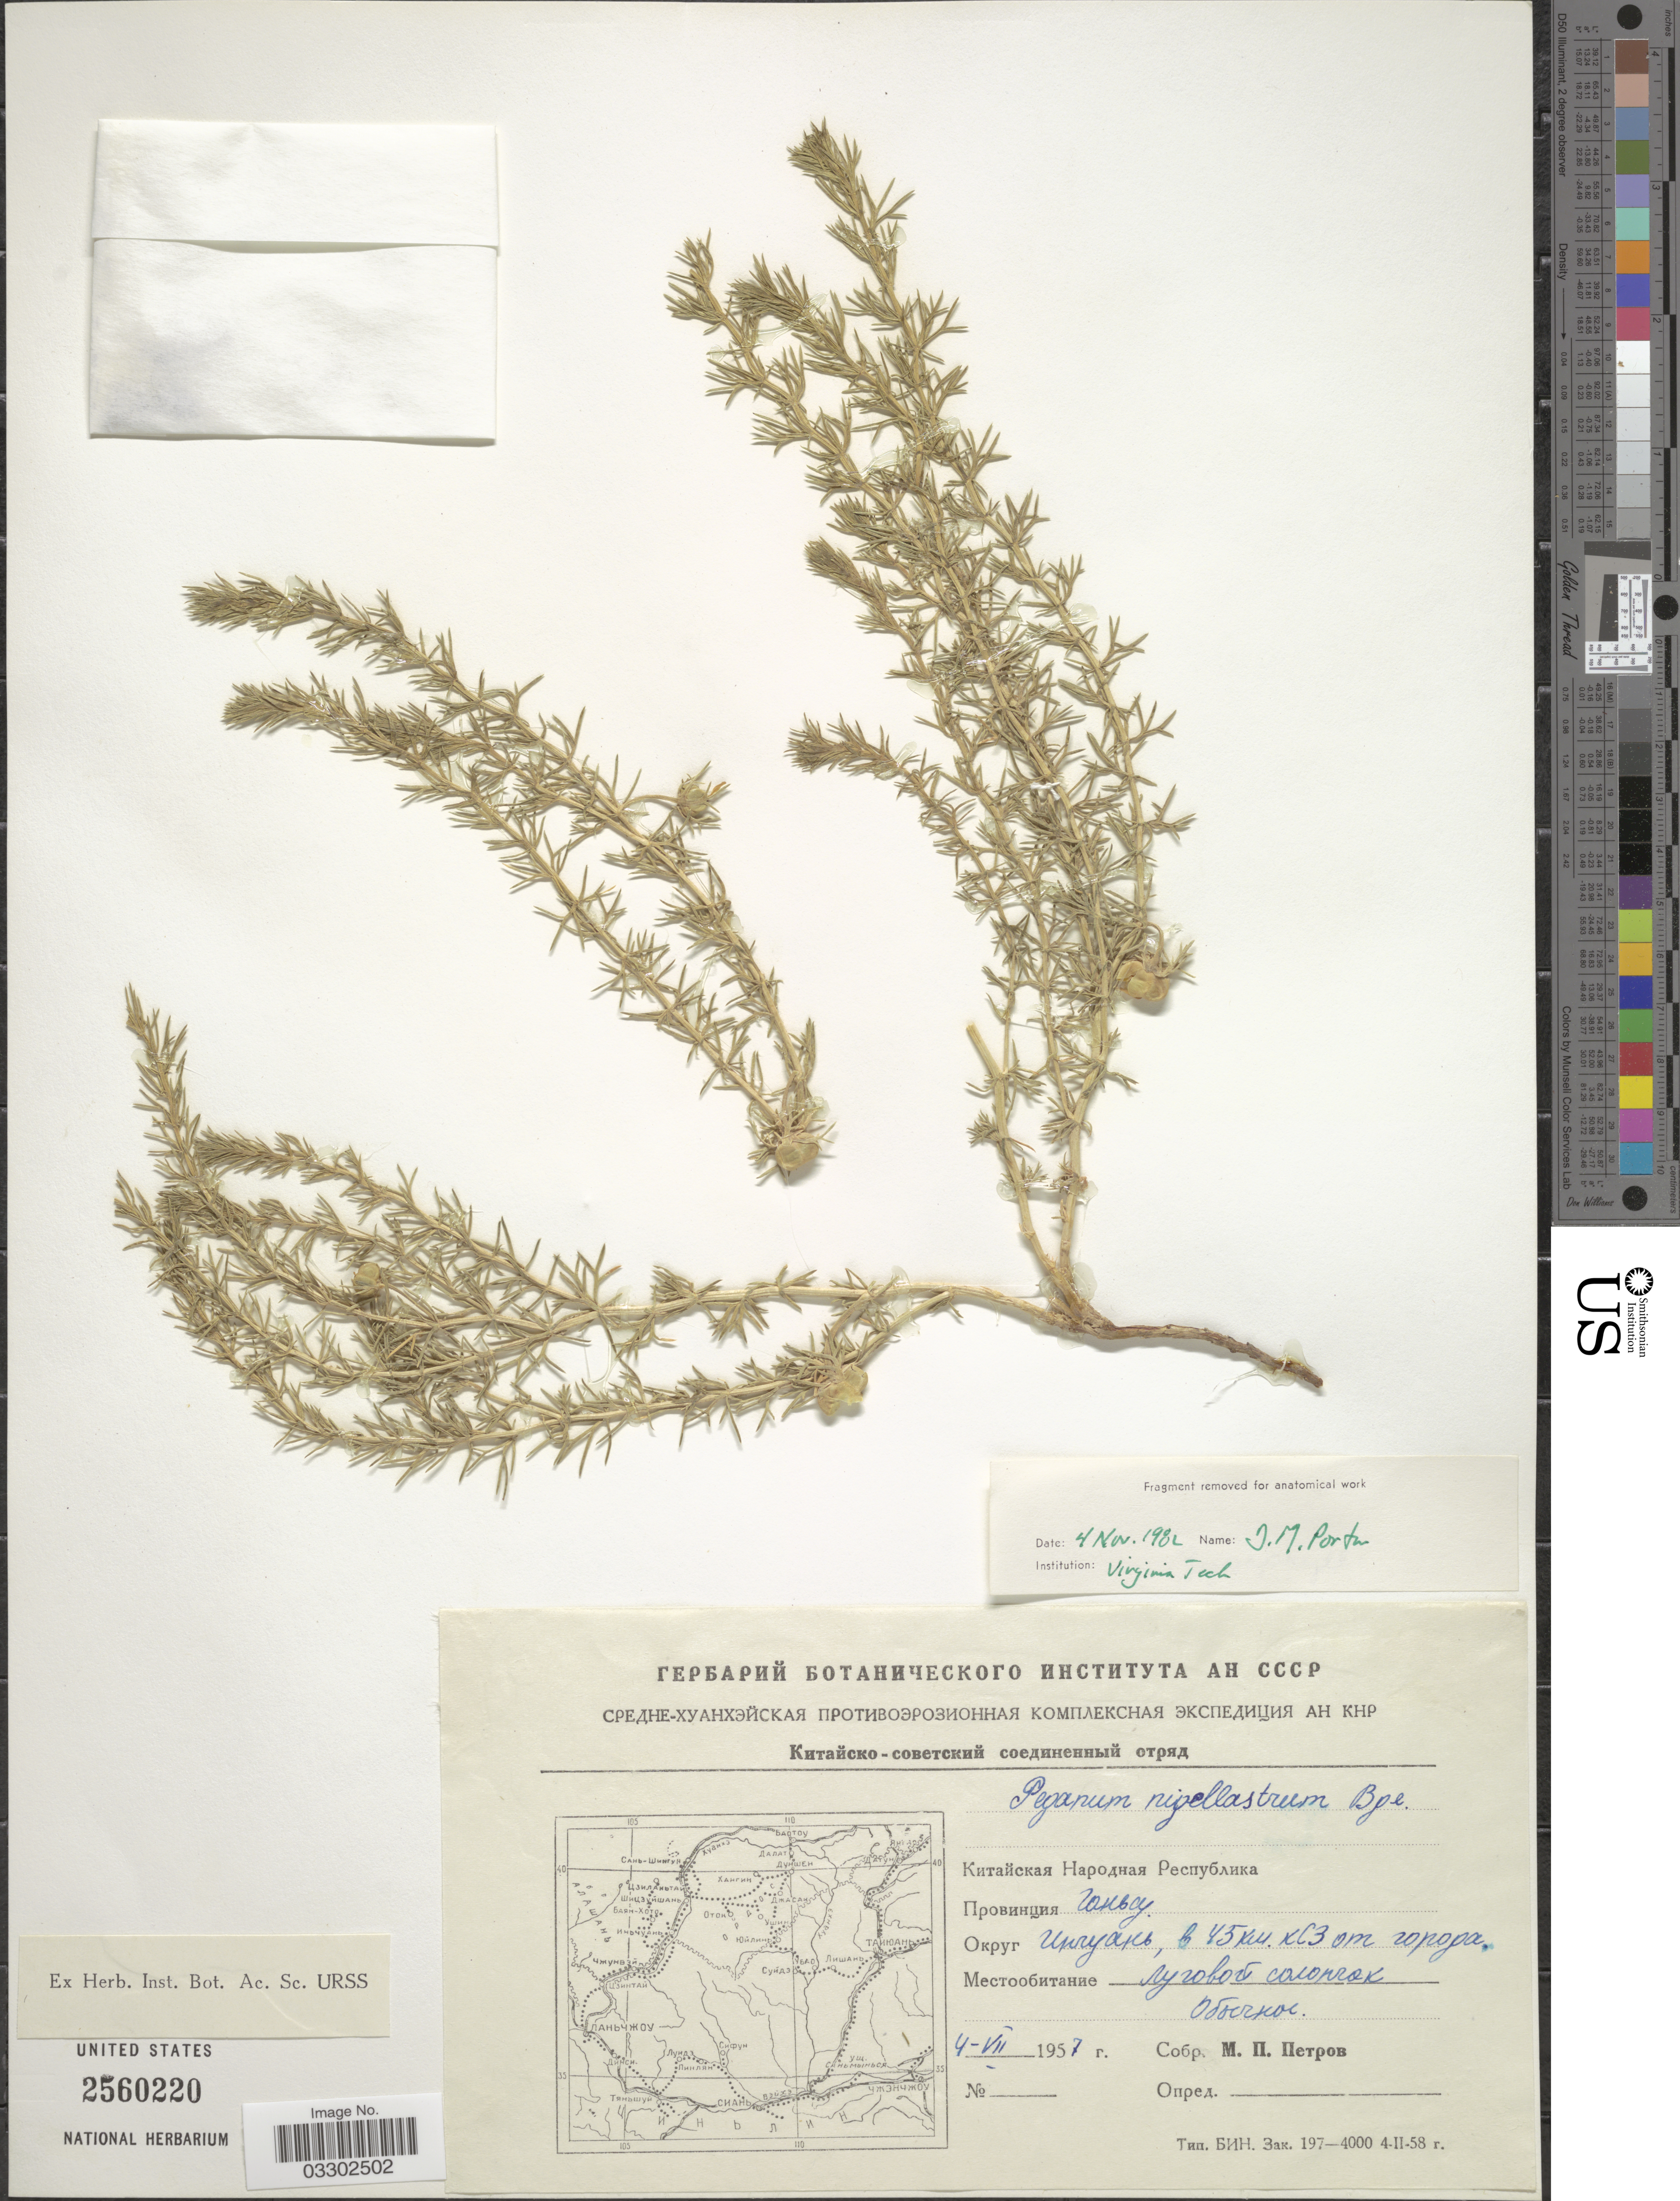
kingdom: Plantae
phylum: Tracheophyta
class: Magnoliopsida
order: Sapindales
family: Tetradiclidaceae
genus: Peganum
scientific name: Peganum nigellastrum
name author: Bunge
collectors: M. Petrov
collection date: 1957-07-04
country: China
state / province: Gansu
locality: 45 km SW from Enguan.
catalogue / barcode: US 2560220